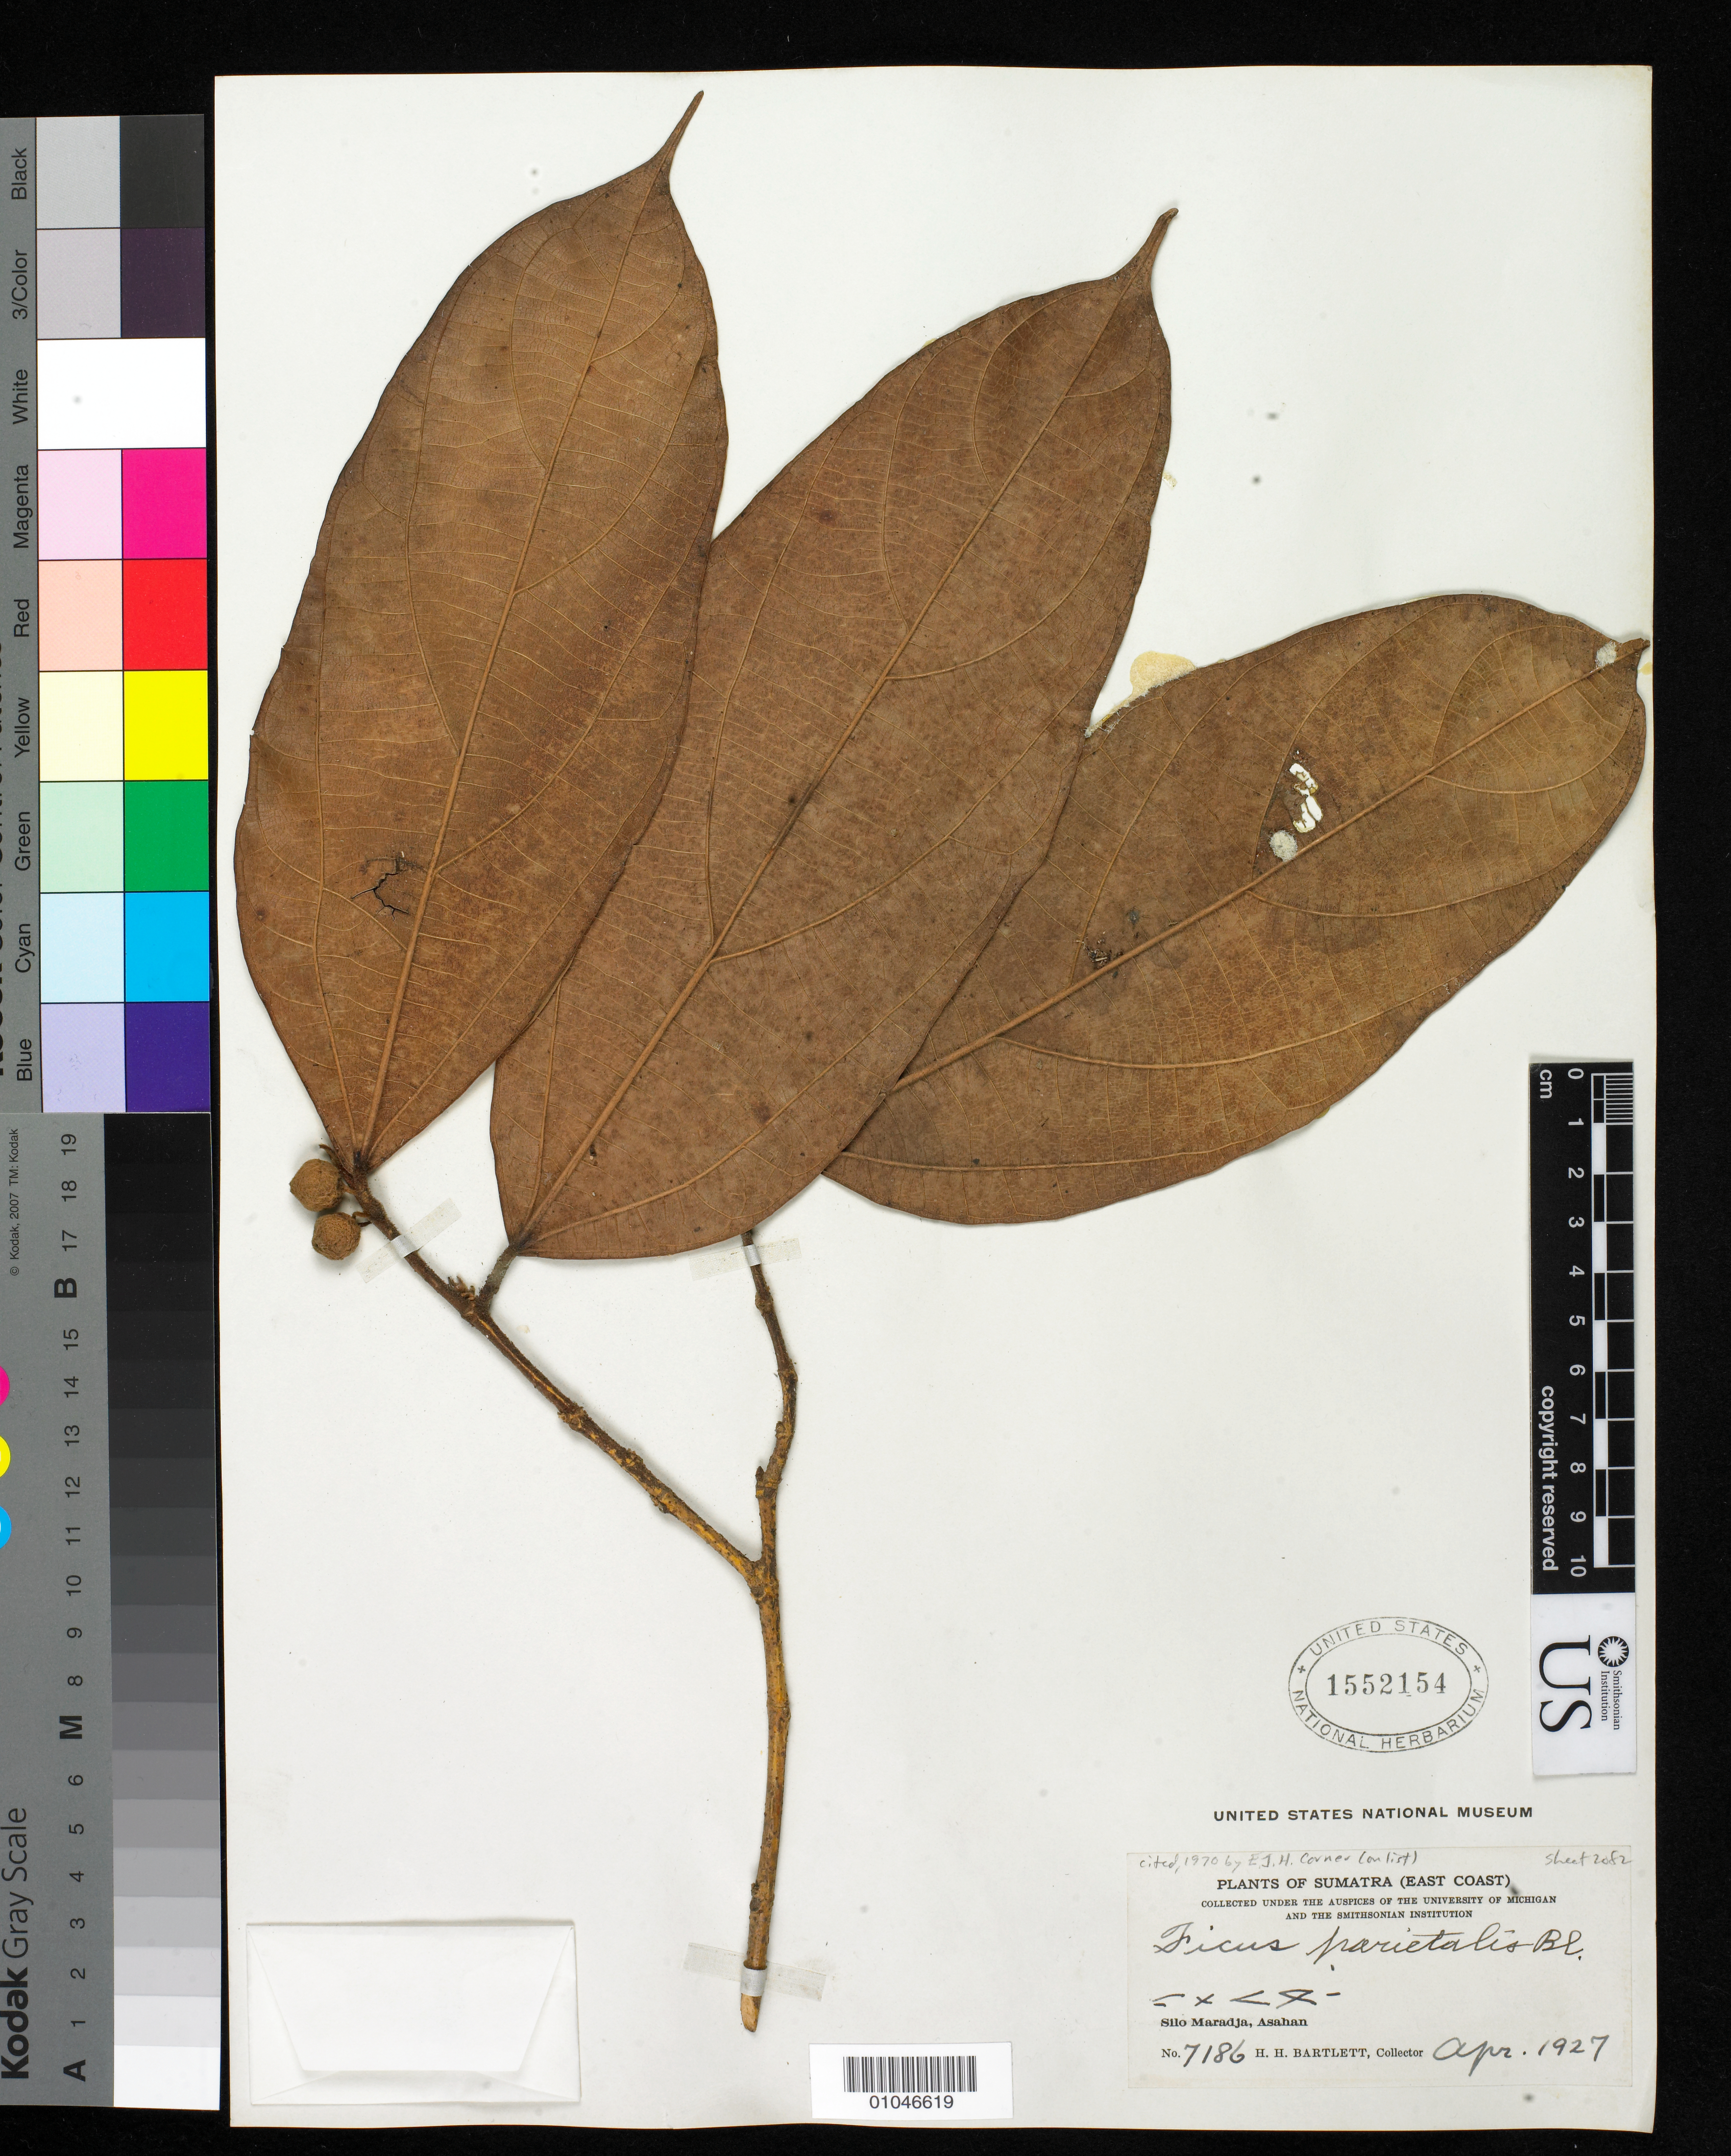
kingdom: Plantae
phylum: Tracheophyta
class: Magnoliopsida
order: Rosales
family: Moraceae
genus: Ficus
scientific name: Ficus parietalis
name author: Blume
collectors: H. H. Bartlett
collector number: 7186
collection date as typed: Apr 1927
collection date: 1927-04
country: Indonesia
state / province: Sumatra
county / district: Sumatera Utara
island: Sumatra I.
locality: (East Coast) Silo Maradja, Asahan, Sumatra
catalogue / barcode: US 1552154